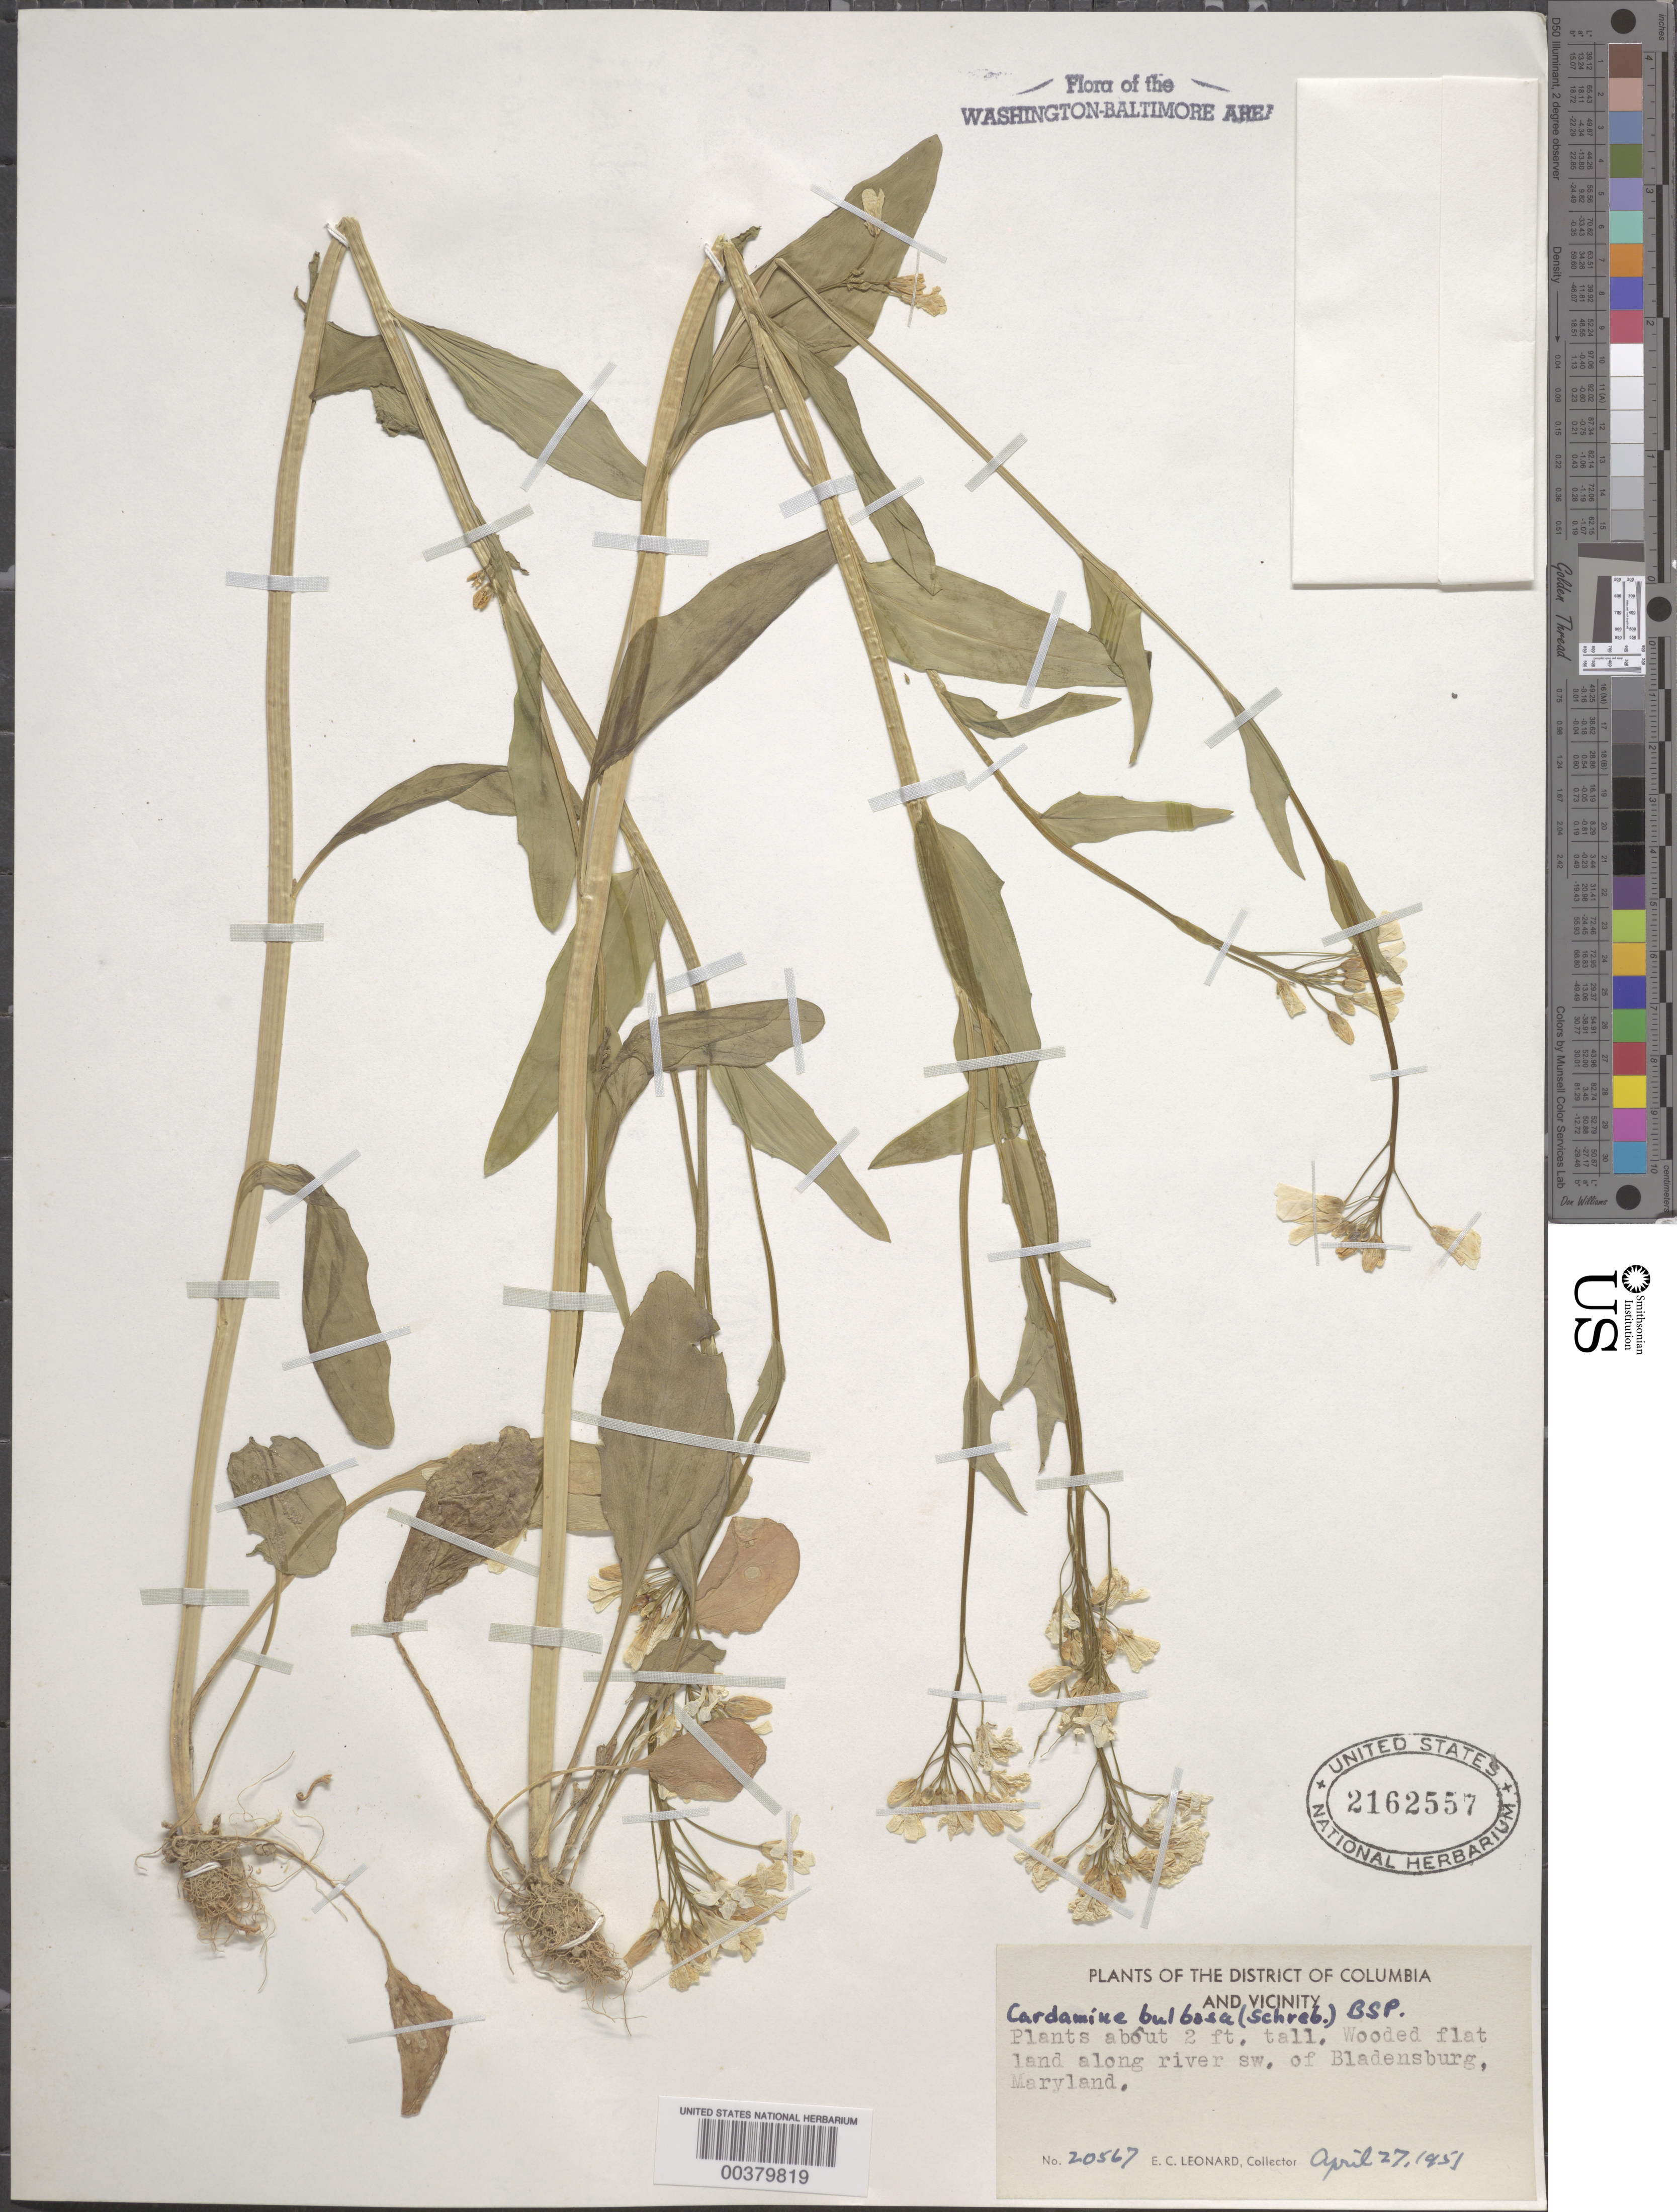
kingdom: Plantae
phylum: Tracheophyta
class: Magnoliopsida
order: Brassicales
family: Brassicaceae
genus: Cardamine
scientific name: Cardamine bulbosa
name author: (Schreb. ex Muhl.) Britton et al.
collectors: E. C. Leonard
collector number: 20567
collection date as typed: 27 Apr 1951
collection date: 1951-04-27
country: United States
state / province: Maryland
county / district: Prince George's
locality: southwest of Bladensburg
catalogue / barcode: US 2162557